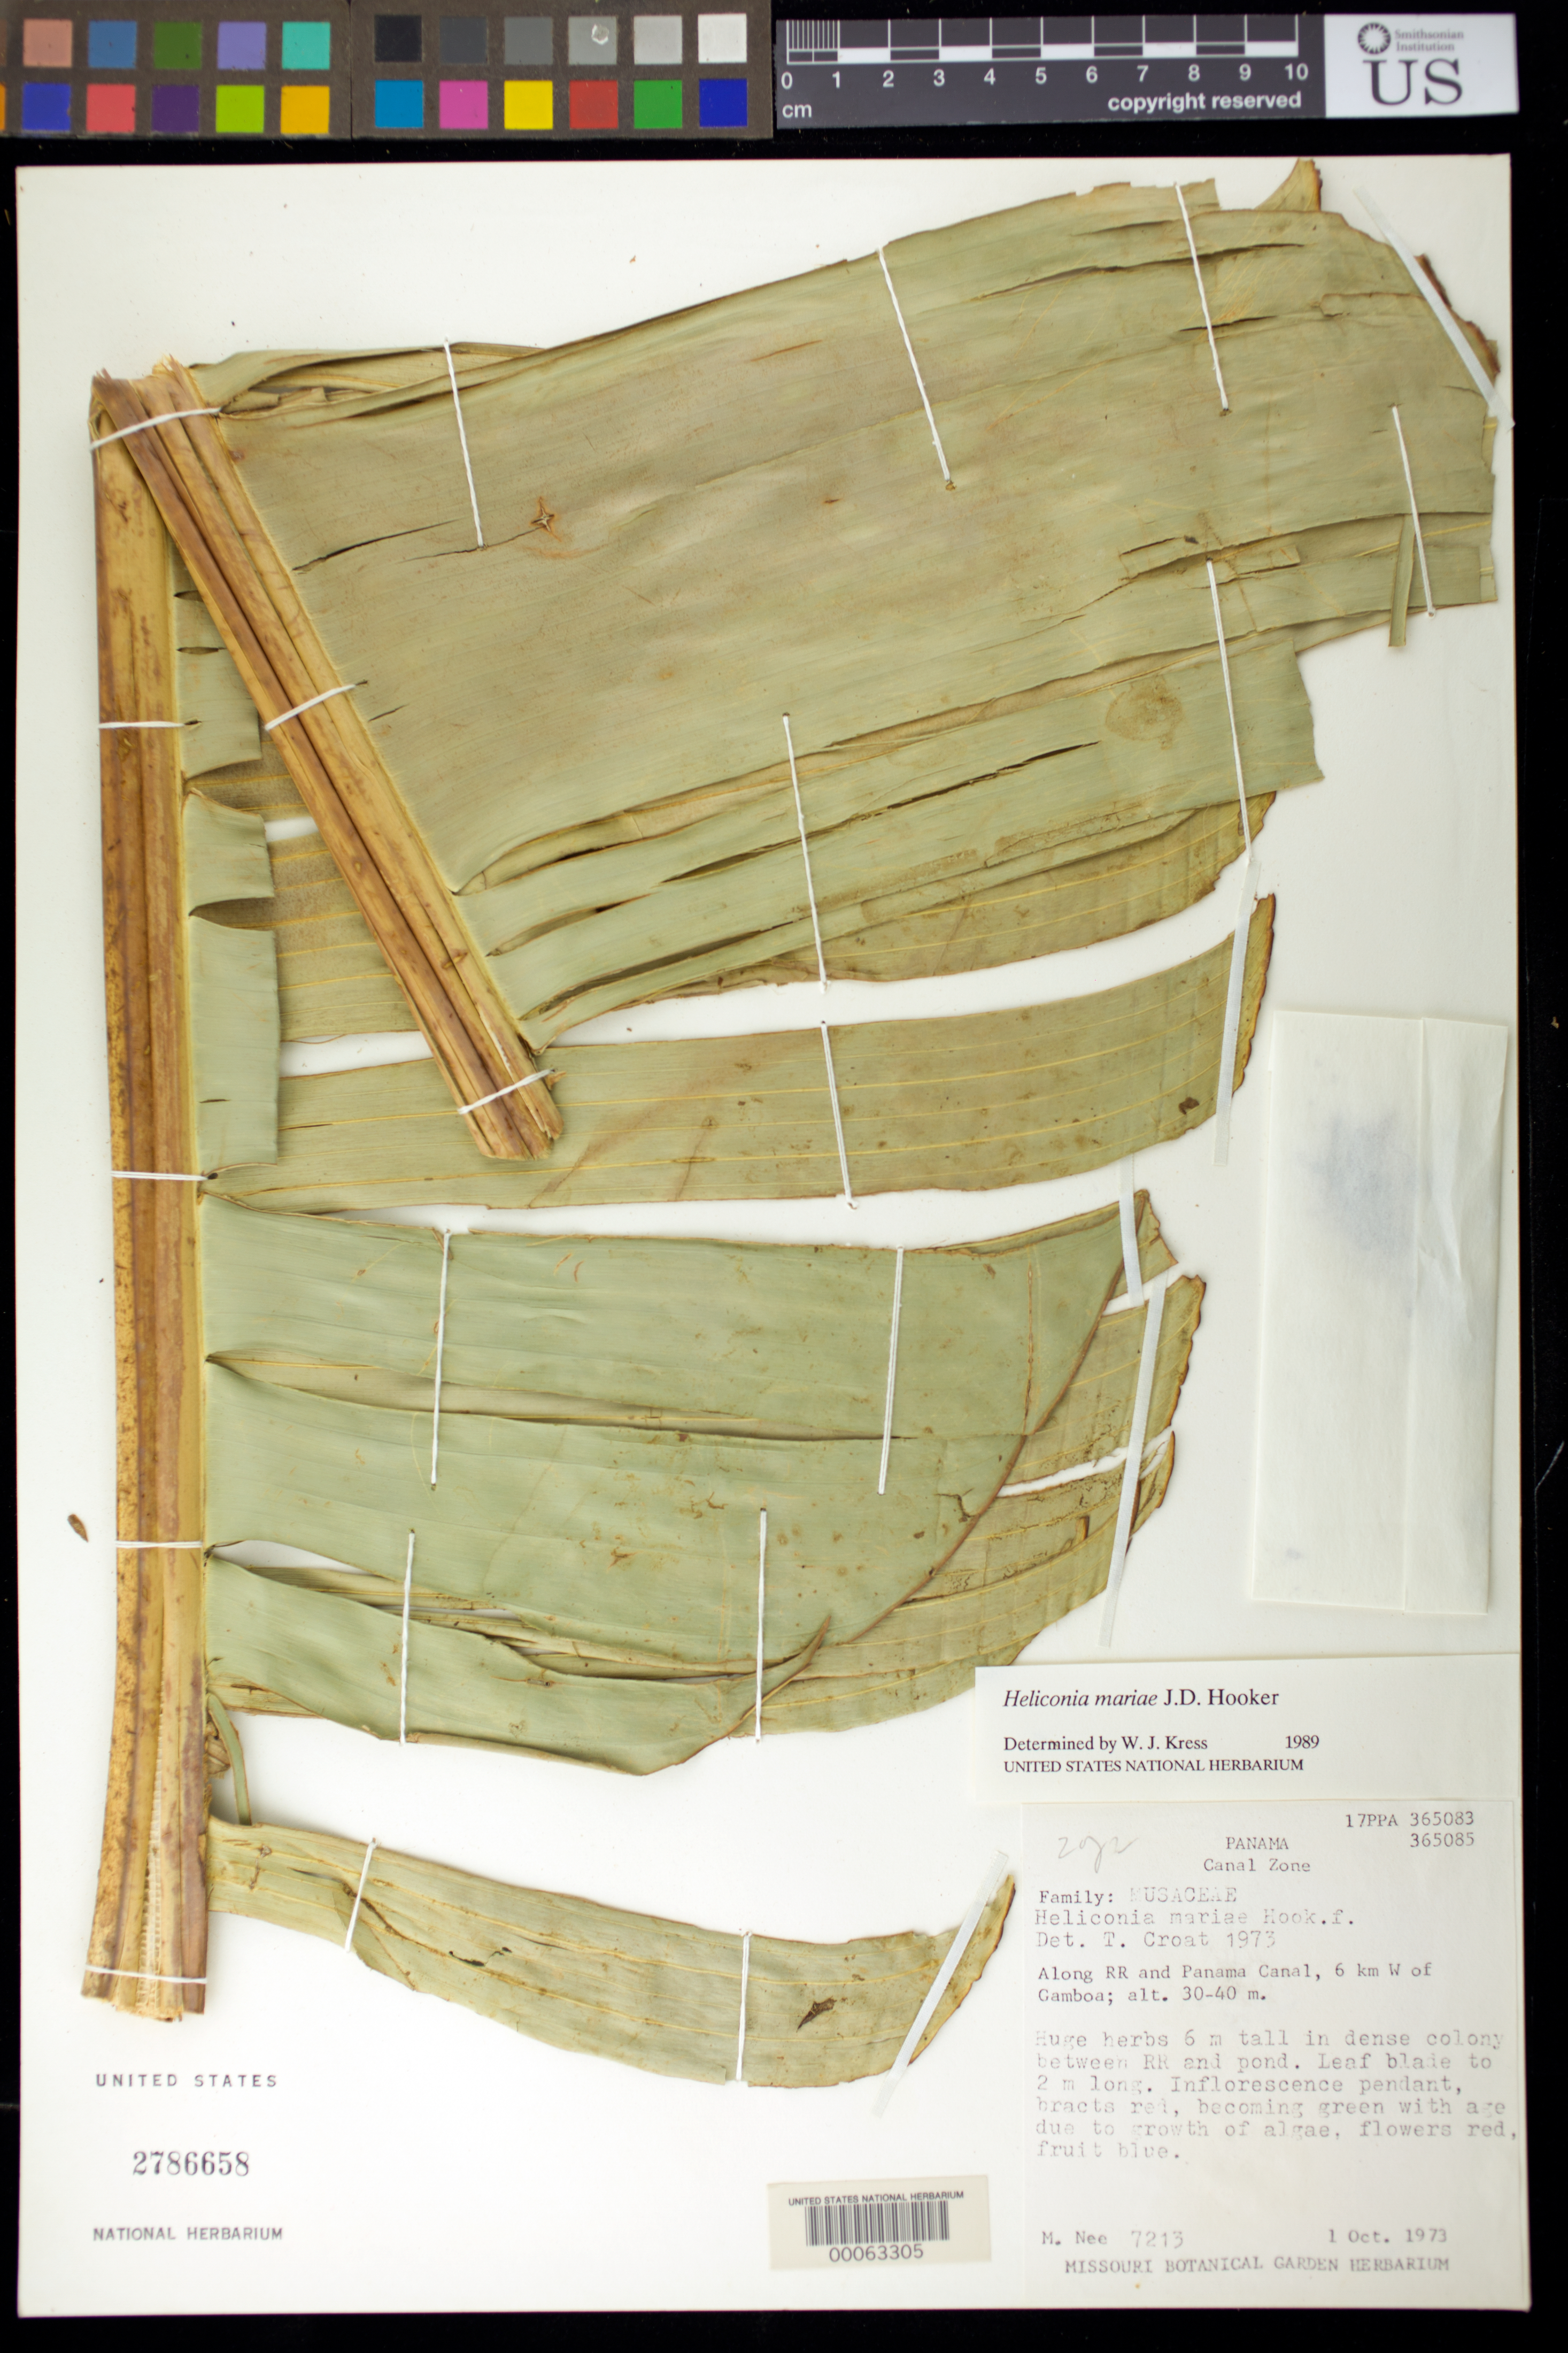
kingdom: Plantae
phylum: Tracheophyta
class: Liliopsida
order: Zingiberales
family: Heliconiaceae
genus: Heliconia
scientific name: Heliconia mariae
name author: Hook. f.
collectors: M. Nee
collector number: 7213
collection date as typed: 01 Oct 1973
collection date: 1973-10-01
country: Panama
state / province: Colón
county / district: Canal Zone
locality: Along rr and Panama Canal, 6 km W of Gamboa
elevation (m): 30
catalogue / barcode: US 2786658